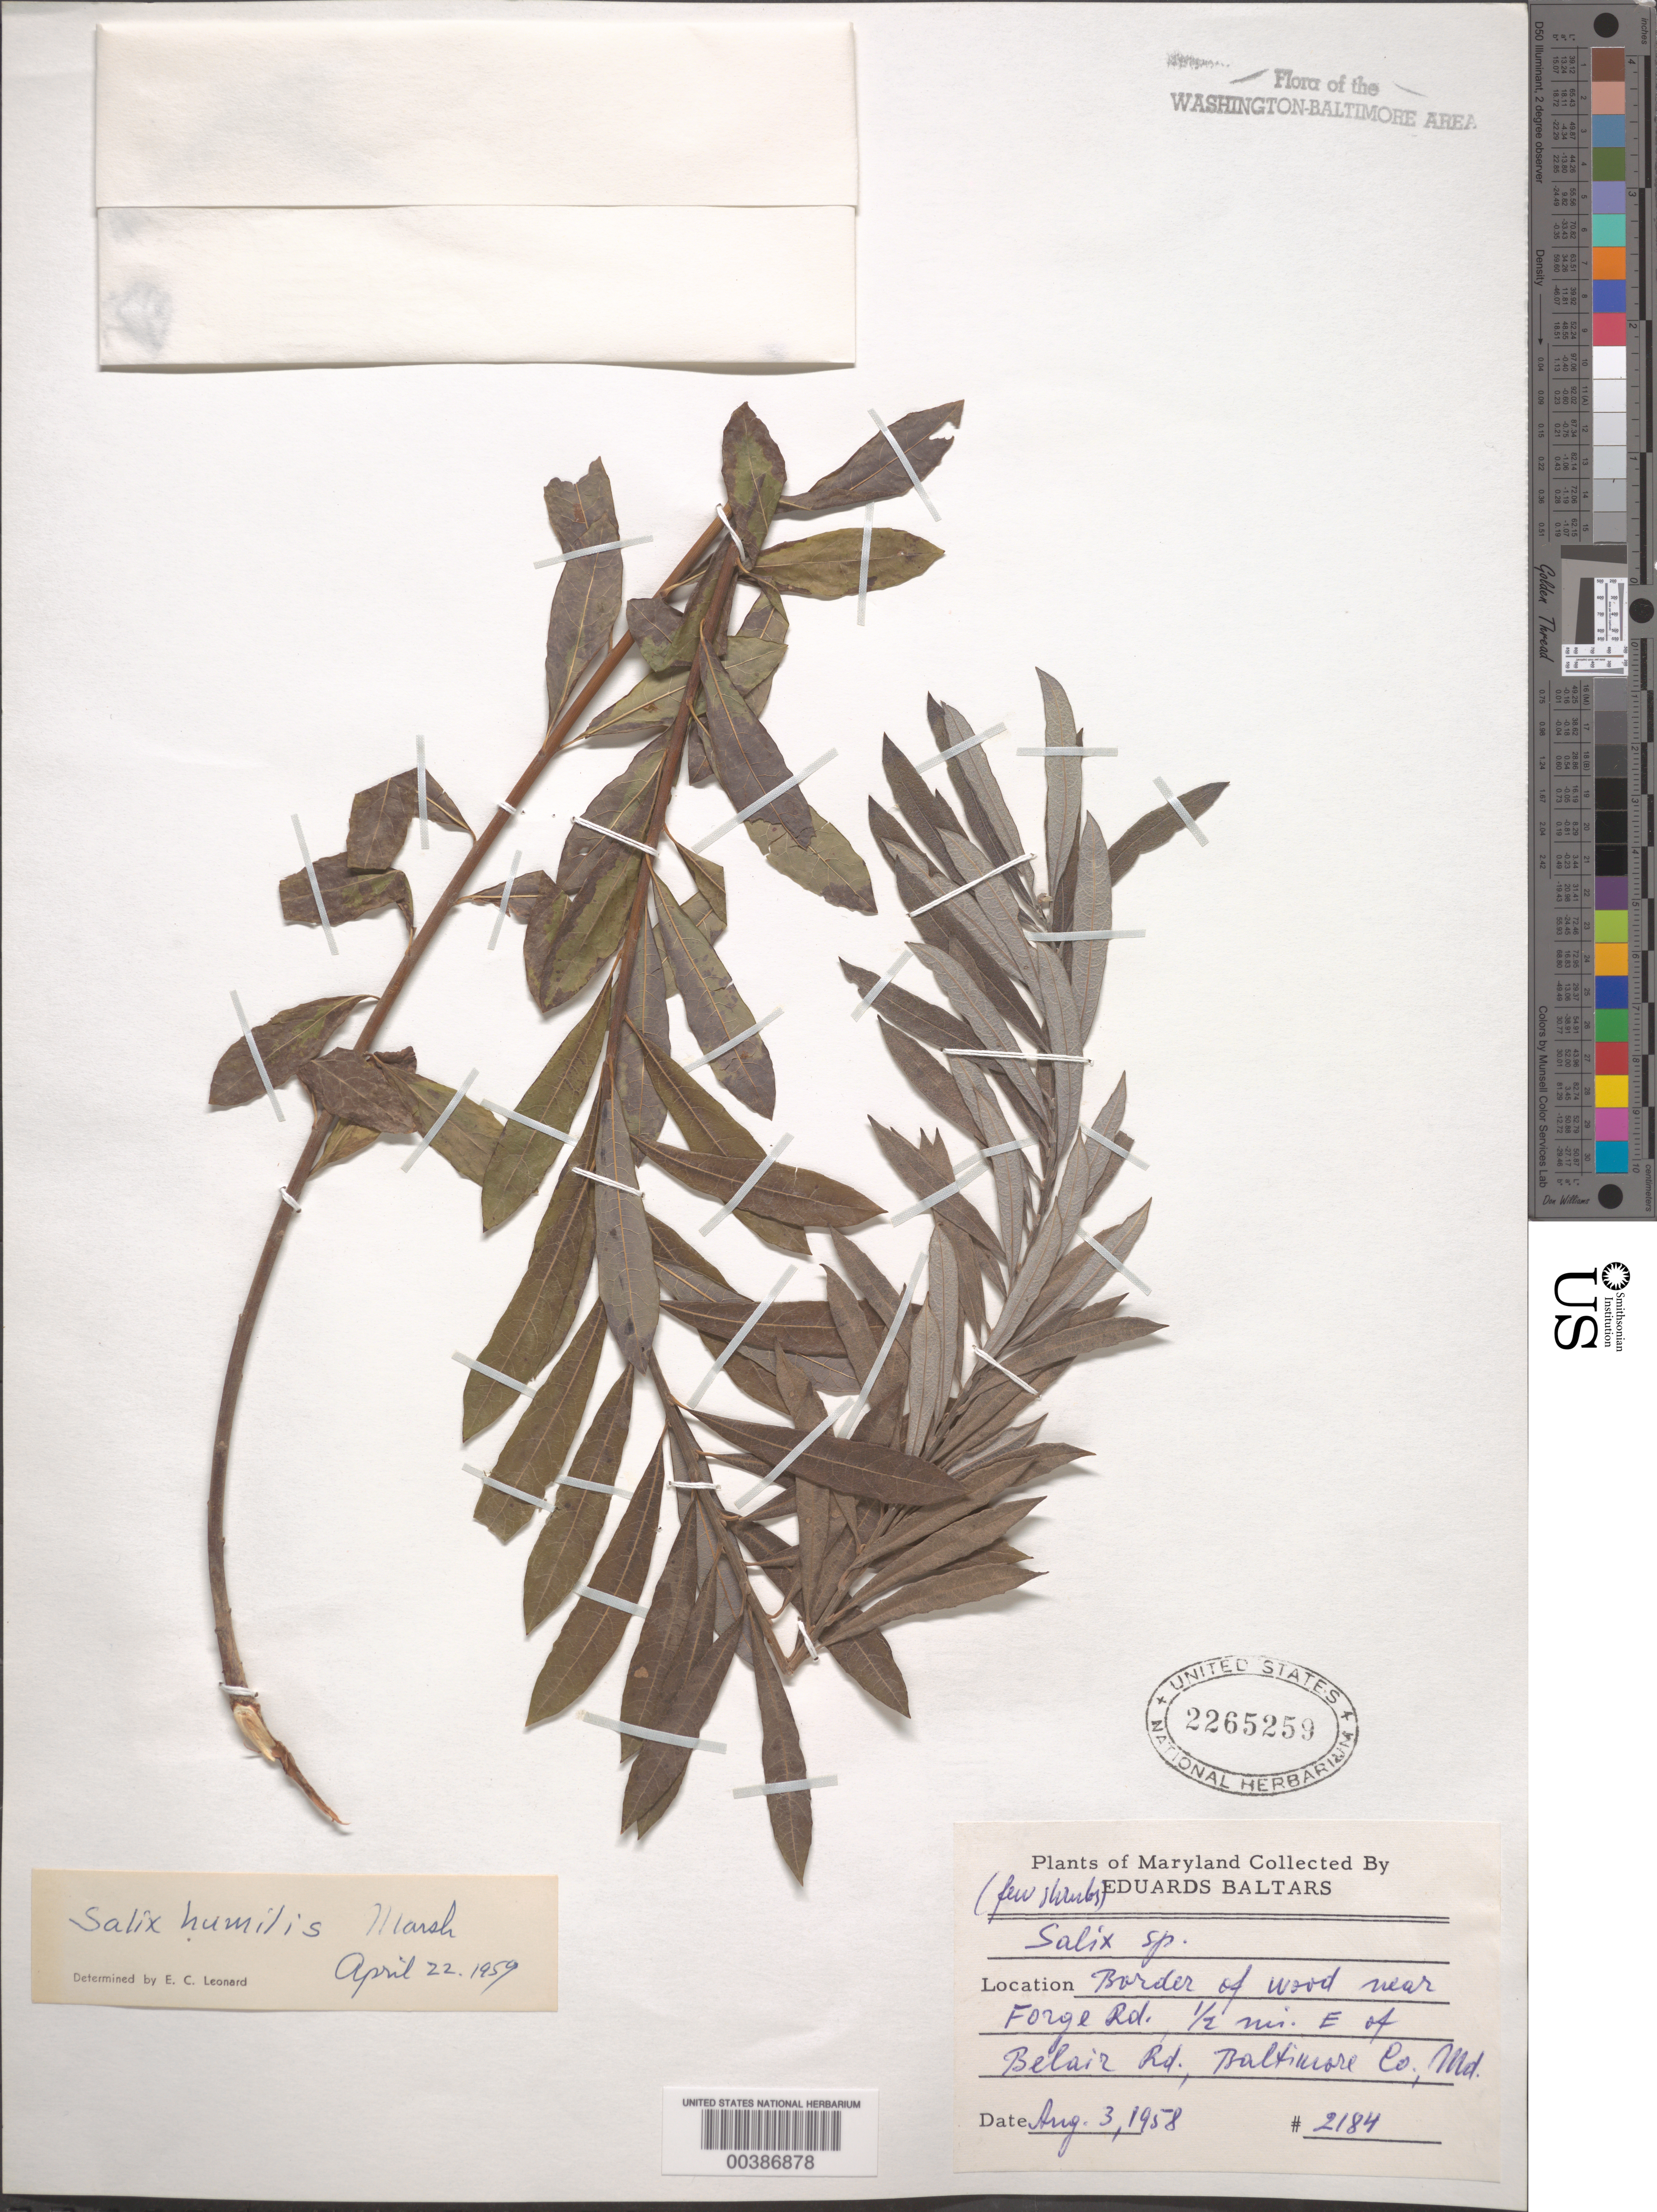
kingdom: Plantae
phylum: Tracheophyta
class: Magnoliopsida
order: Malpighiales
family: Salicaceae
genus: Salix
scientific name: Salix humilis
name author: Marshall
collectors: E. Baltars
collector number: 2184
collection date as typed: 03 Aug 1958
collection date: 1958-08-03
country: United States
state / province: Maryland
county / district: Baltimore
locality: Forge road vicinity, east of Belair Road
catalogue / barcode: US 2265259